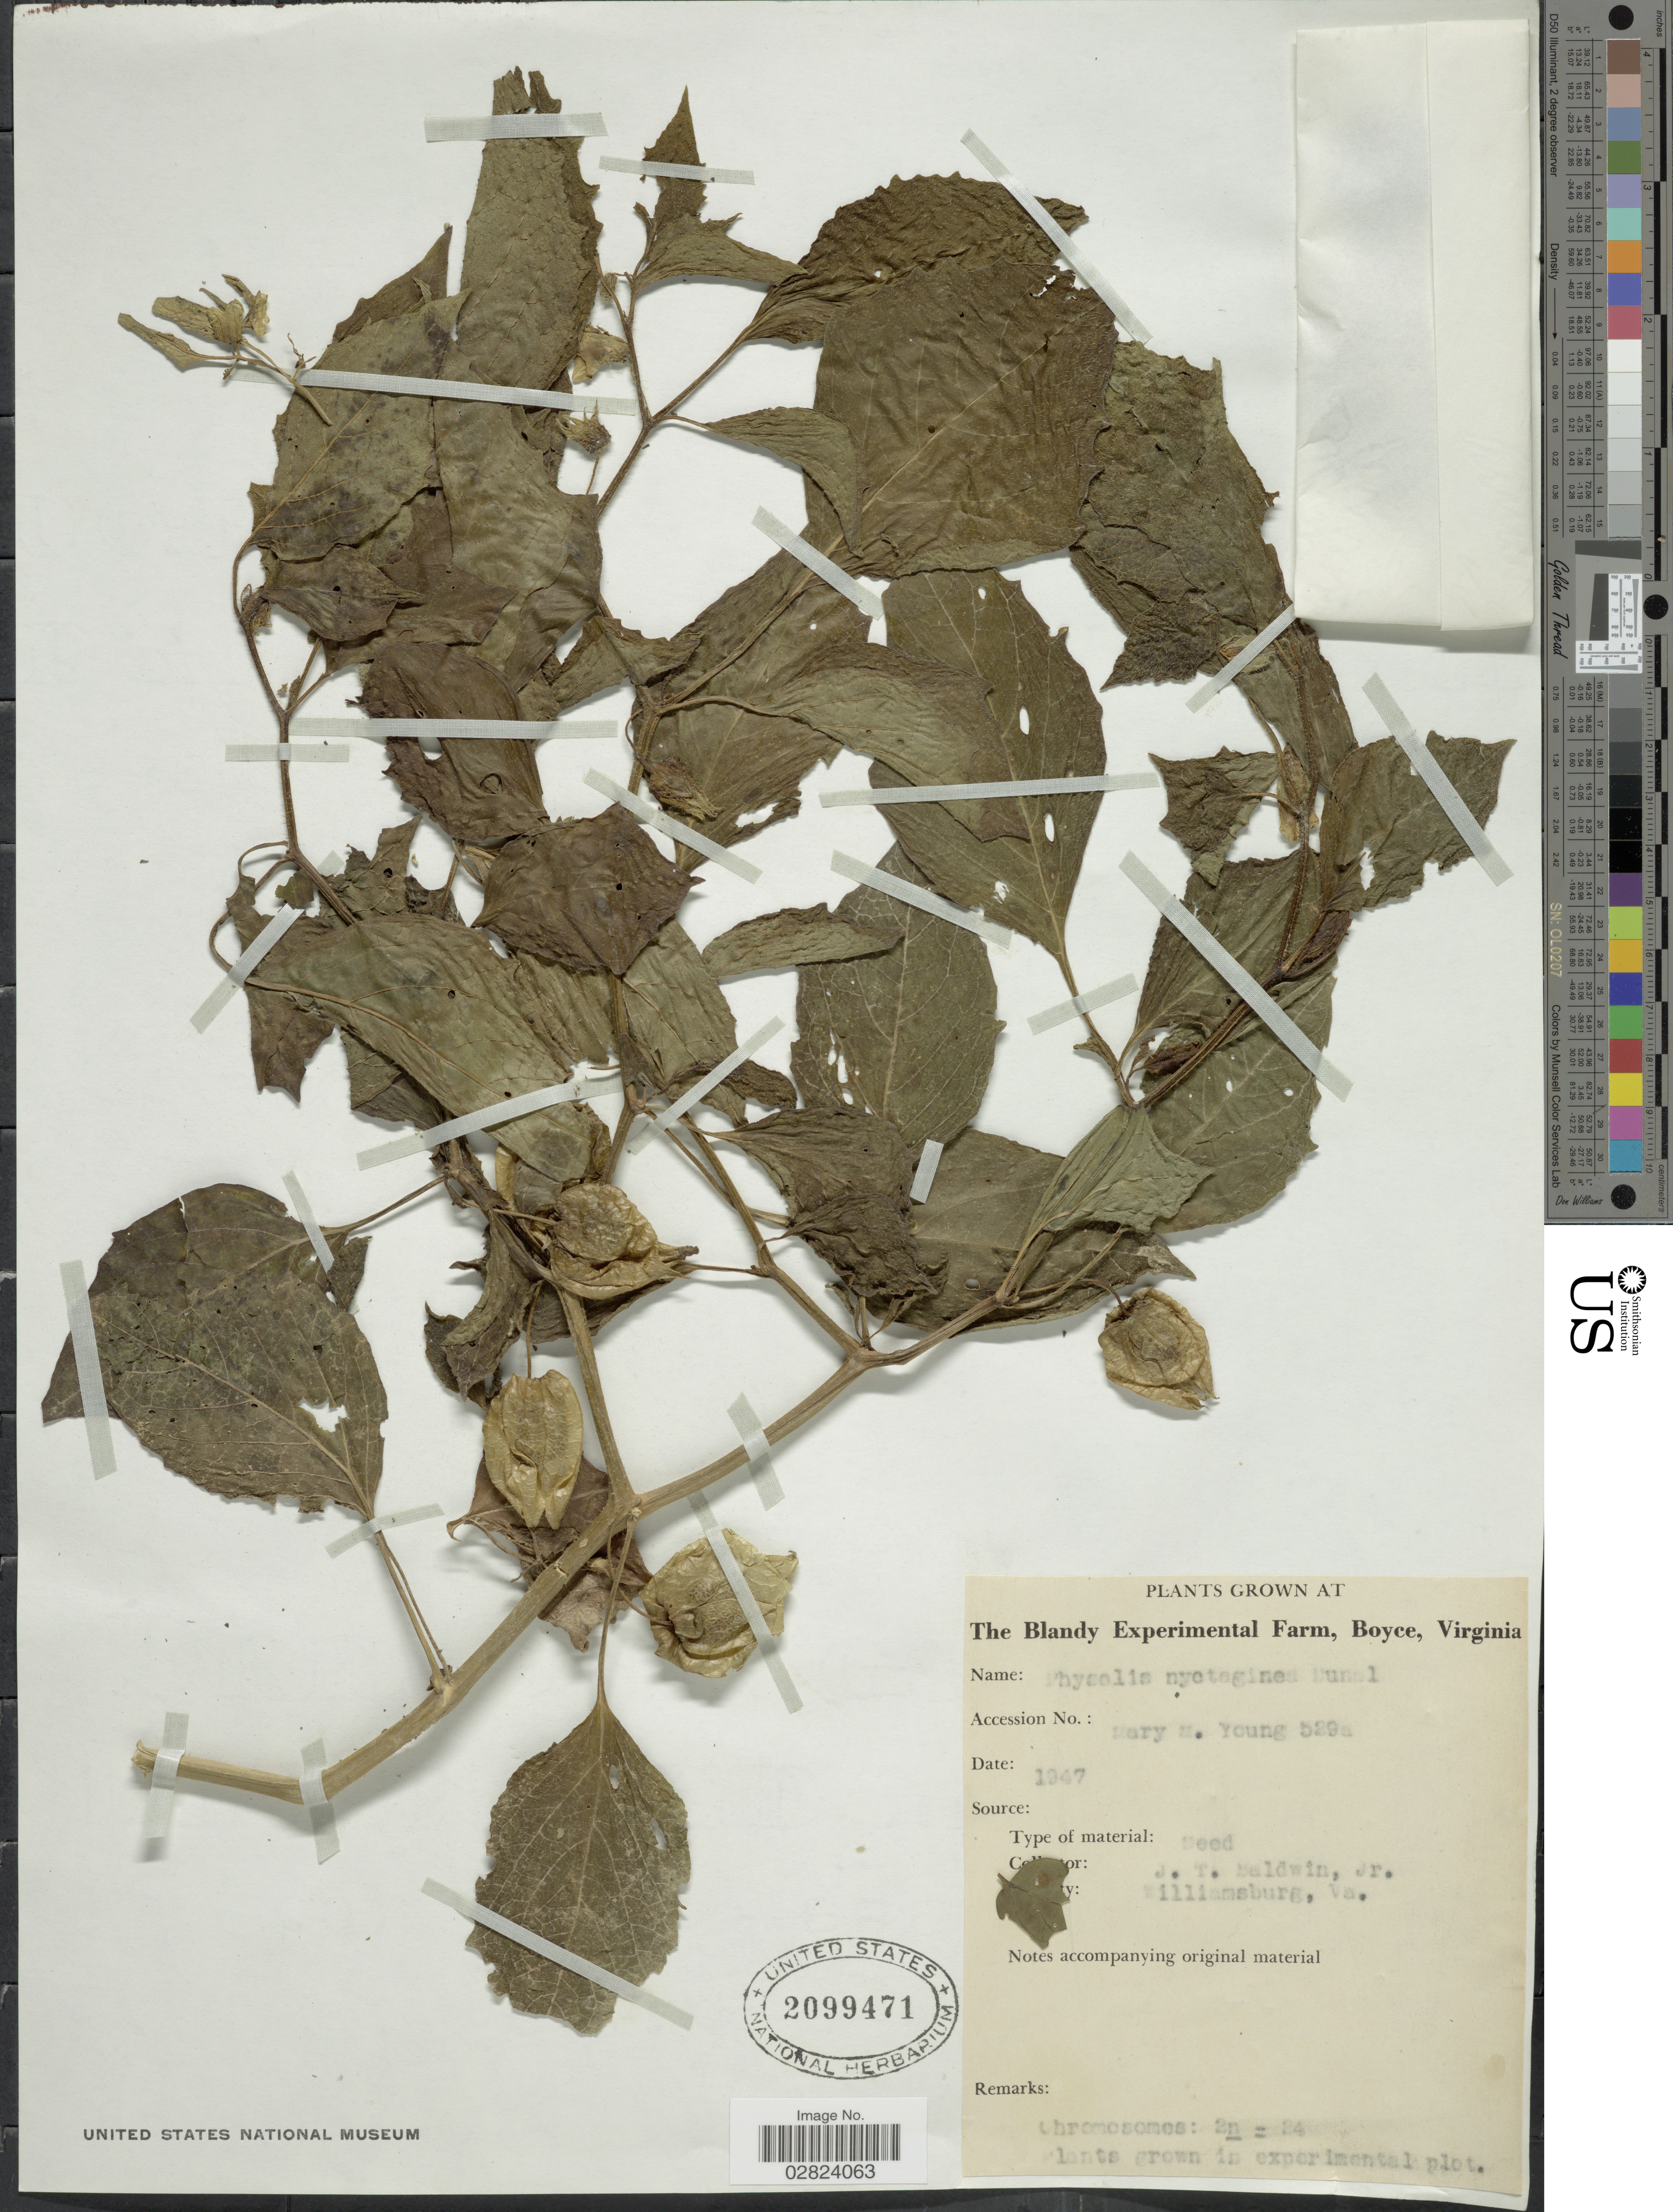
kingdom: Plantae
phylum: Tracheophyta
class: Magnoliopsida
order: Solanales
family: Solanaceae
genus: Physalis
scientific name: Physalis nyctaginea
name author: Dunal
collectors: J. T. Baldwin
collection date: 1947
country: United States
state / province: Virginia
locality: The Blandy Experimental Farm, Boyce, Virginia.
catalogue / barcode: US 2099471